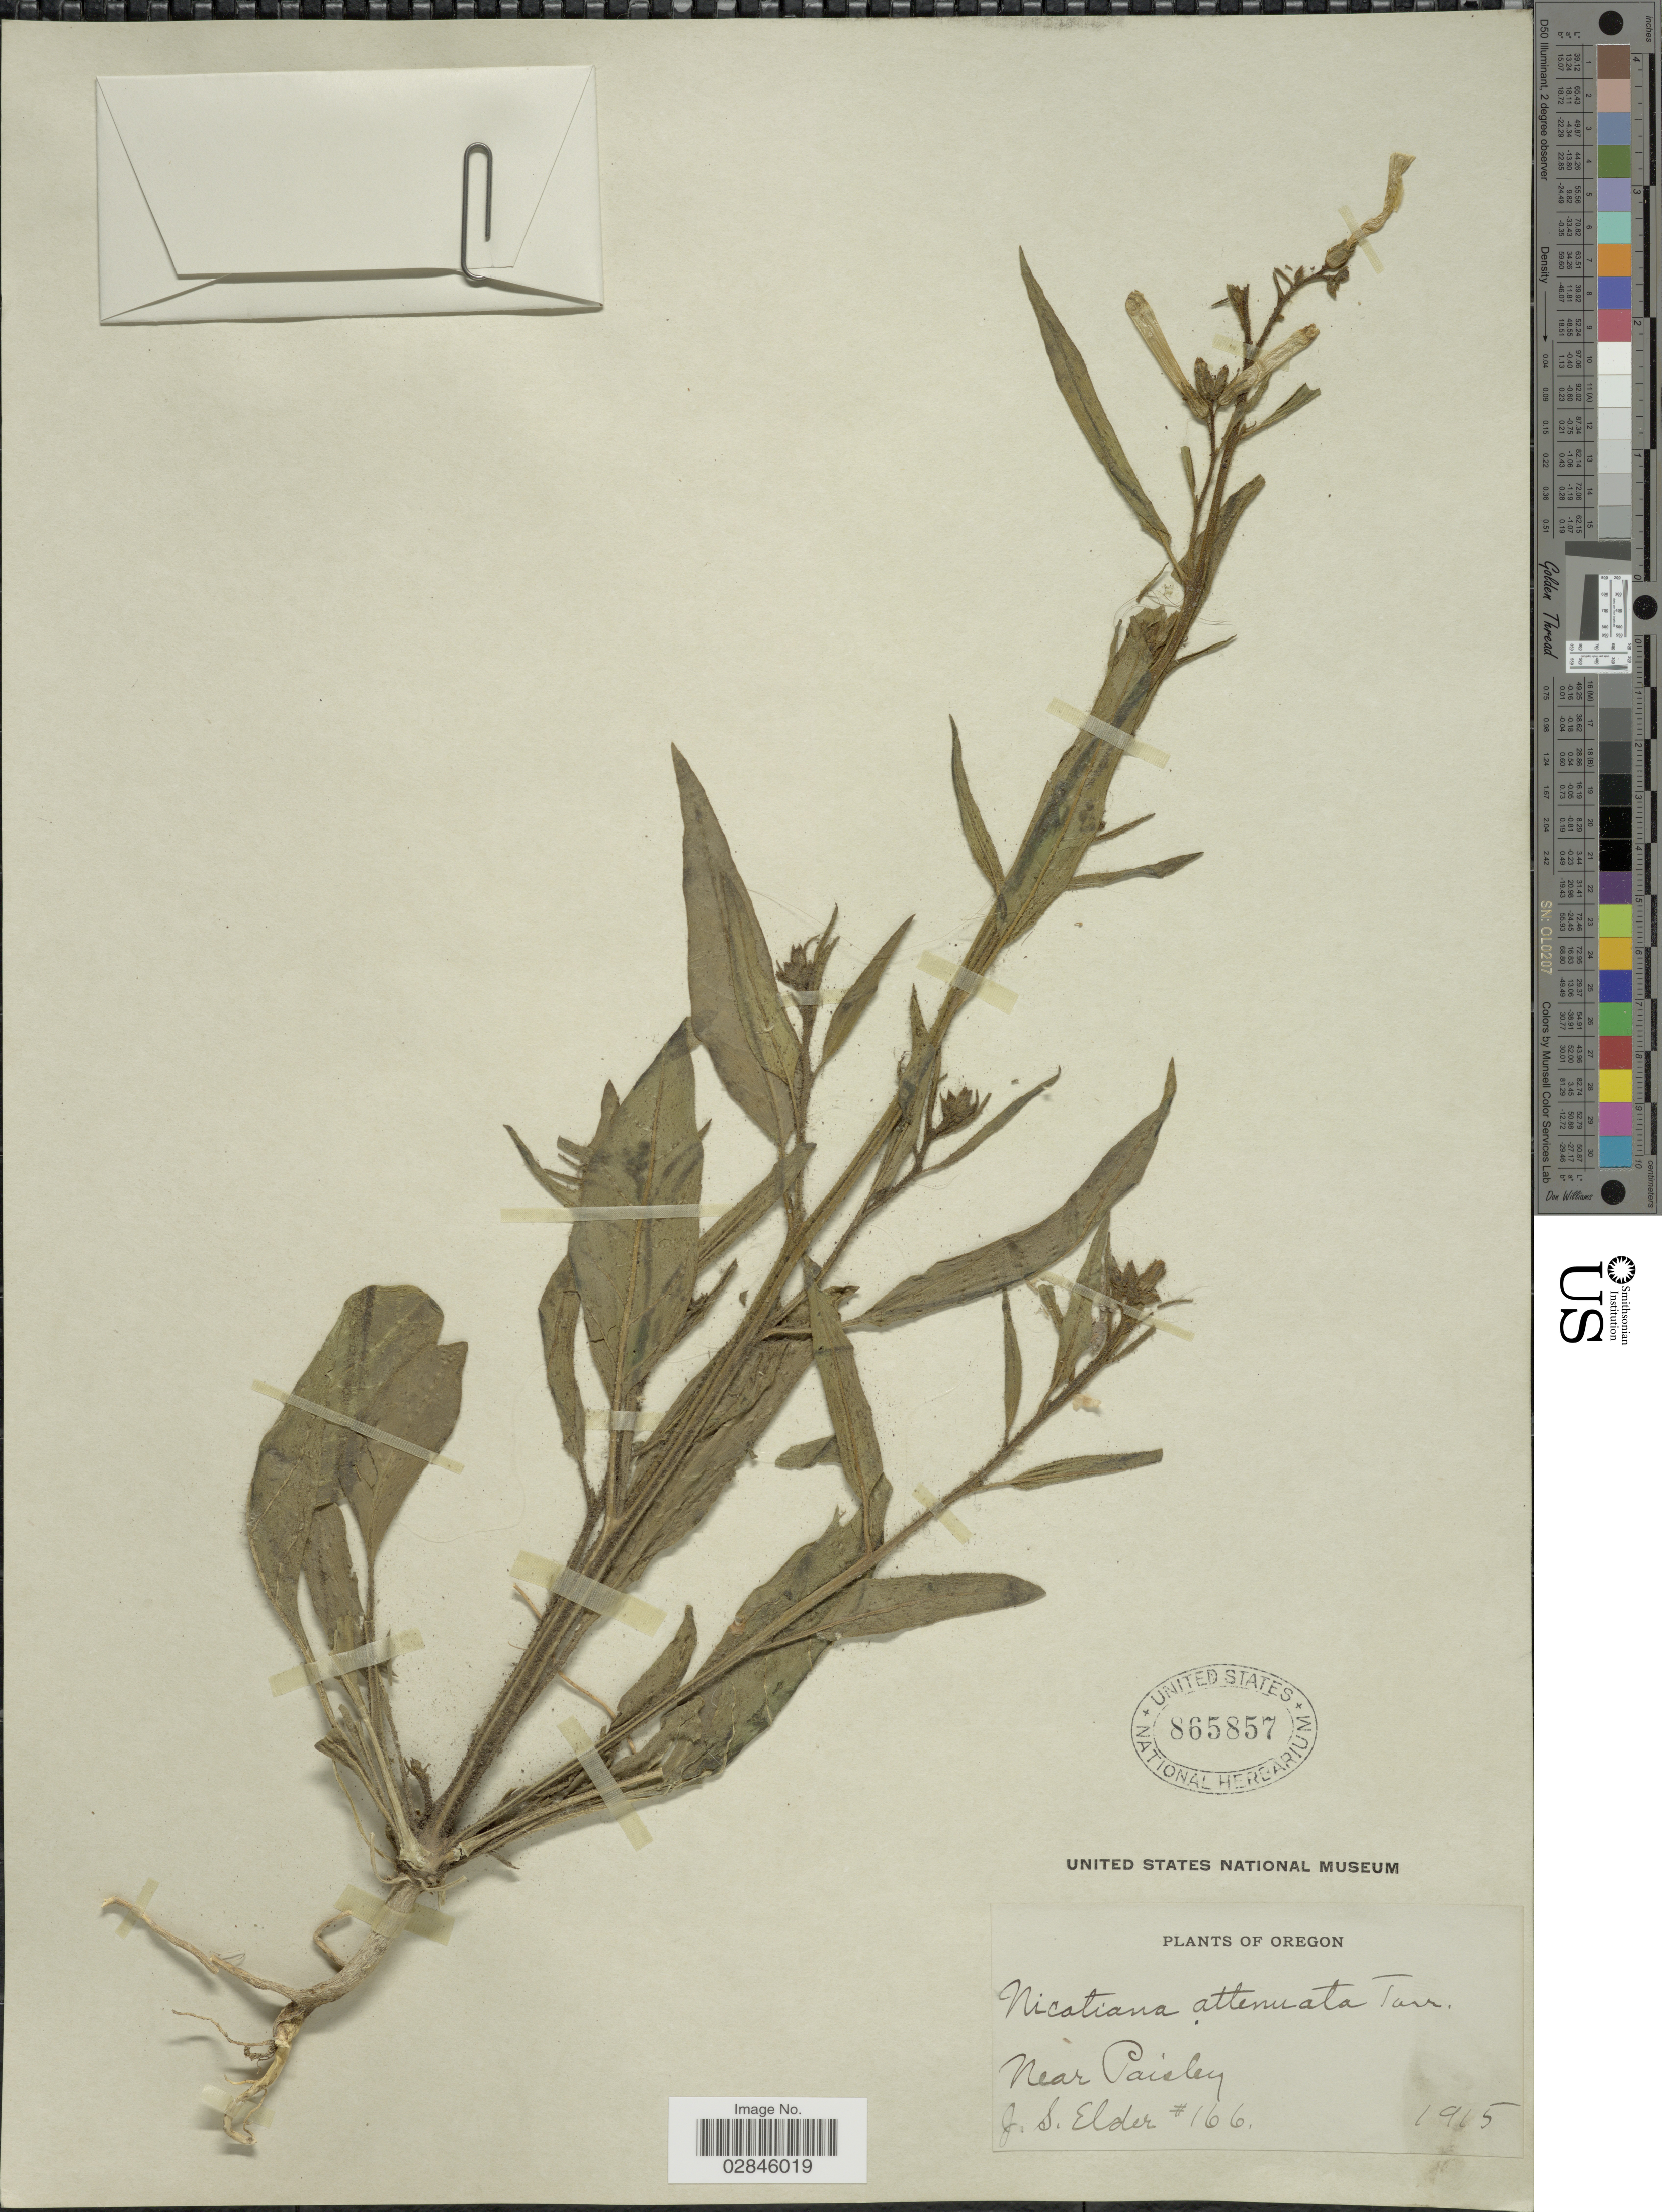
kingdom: Plantae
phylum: Tracheophyta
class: Magnoliopsida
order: Solanales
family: Solanaceae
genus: Nicotiana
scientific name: Nicotiana attenuata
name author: Torr. ex S. Watson in C. King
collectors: J. Elder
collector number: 166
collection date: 1915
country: United States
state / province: Oregon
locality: Near Paisley.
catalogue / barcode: US 865857